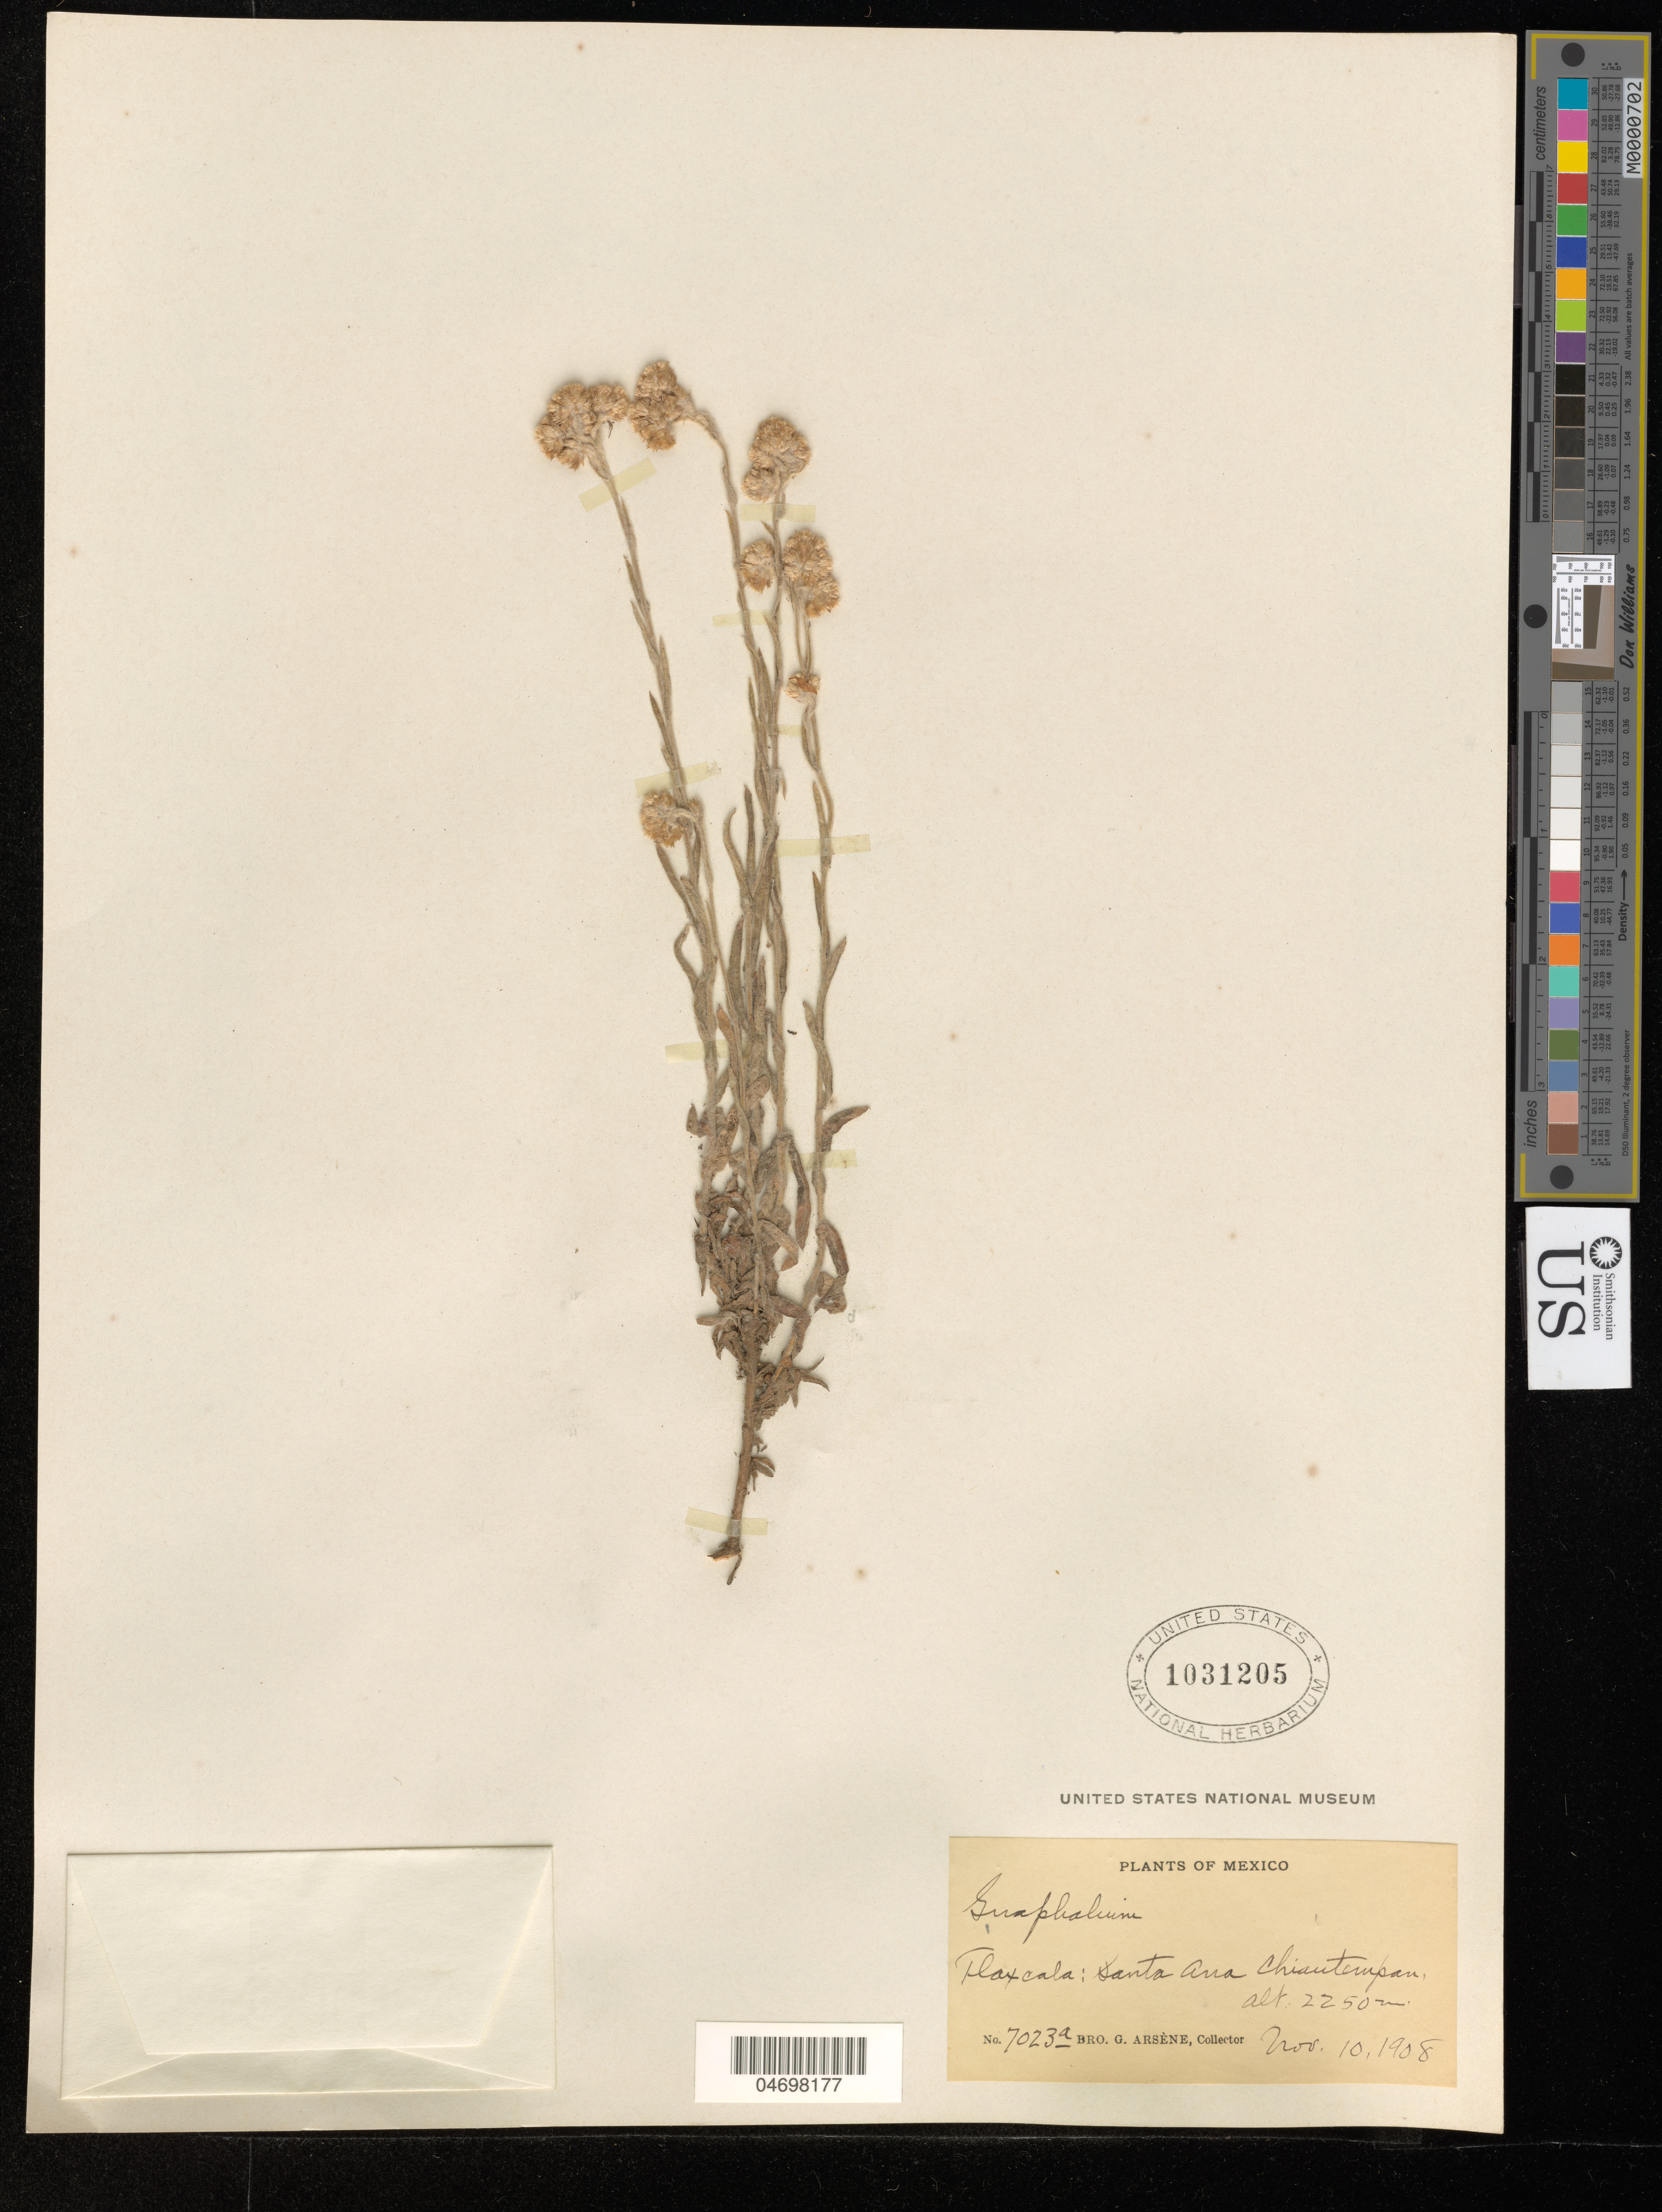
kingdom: Plantae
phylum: Tracheophyta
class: Magnoliopsida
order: Asterales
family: Asteraceae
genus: Gnaphalium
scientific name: Gnaphalium sp.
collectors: Bro. G. Arsène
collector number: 7023 a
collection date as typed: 10 Nov 1908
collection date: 1908-11-10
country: Mexico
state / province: Tlaxcala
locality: Sta. Ana Chiautempan, Tlaxcala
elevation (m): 2550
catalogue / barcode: US 1031205